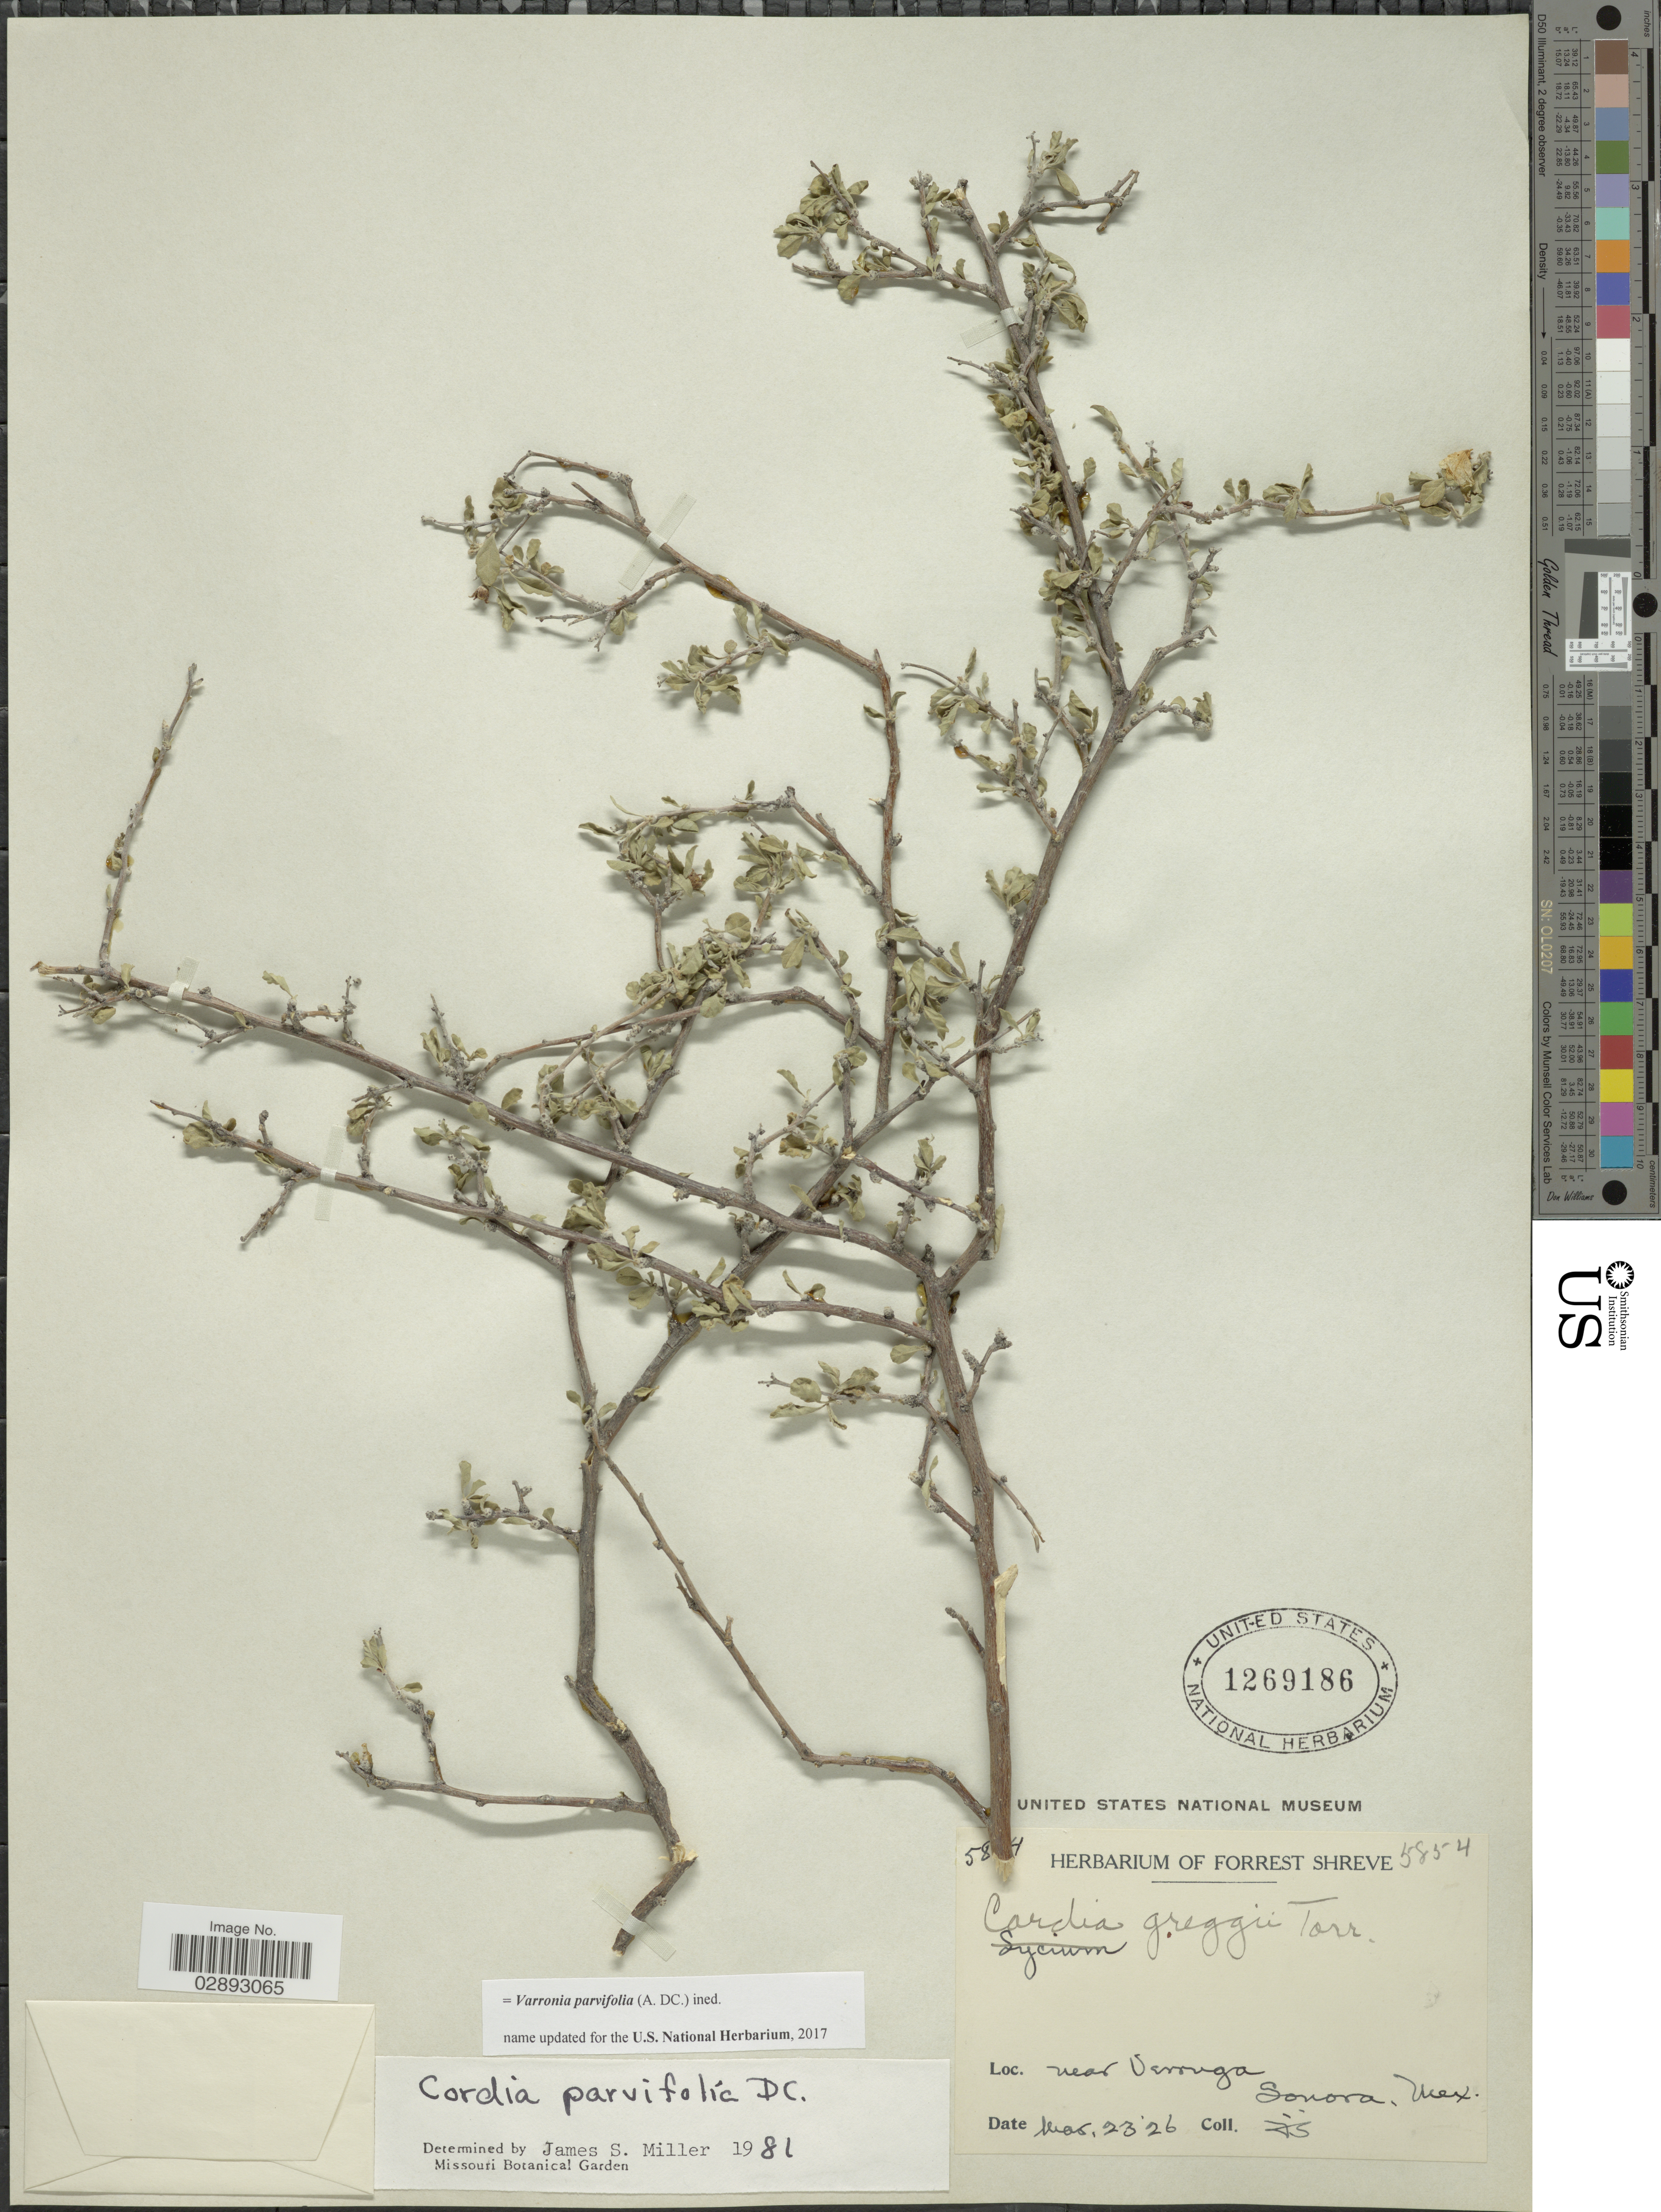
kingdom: Plantae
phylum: Tracheophyta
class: Magnoliopsida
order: Boraginales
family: Cordiaceae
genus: Varronia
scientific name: Varronia parvifolia (A. DC.) ined.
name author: (A. DC.)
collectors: F. Shreve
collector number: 5854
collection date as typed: Transcribed d/m/y: 23/3/26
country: Mexico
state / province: Sonora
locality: Near Verruga.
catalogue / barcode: US 1269186